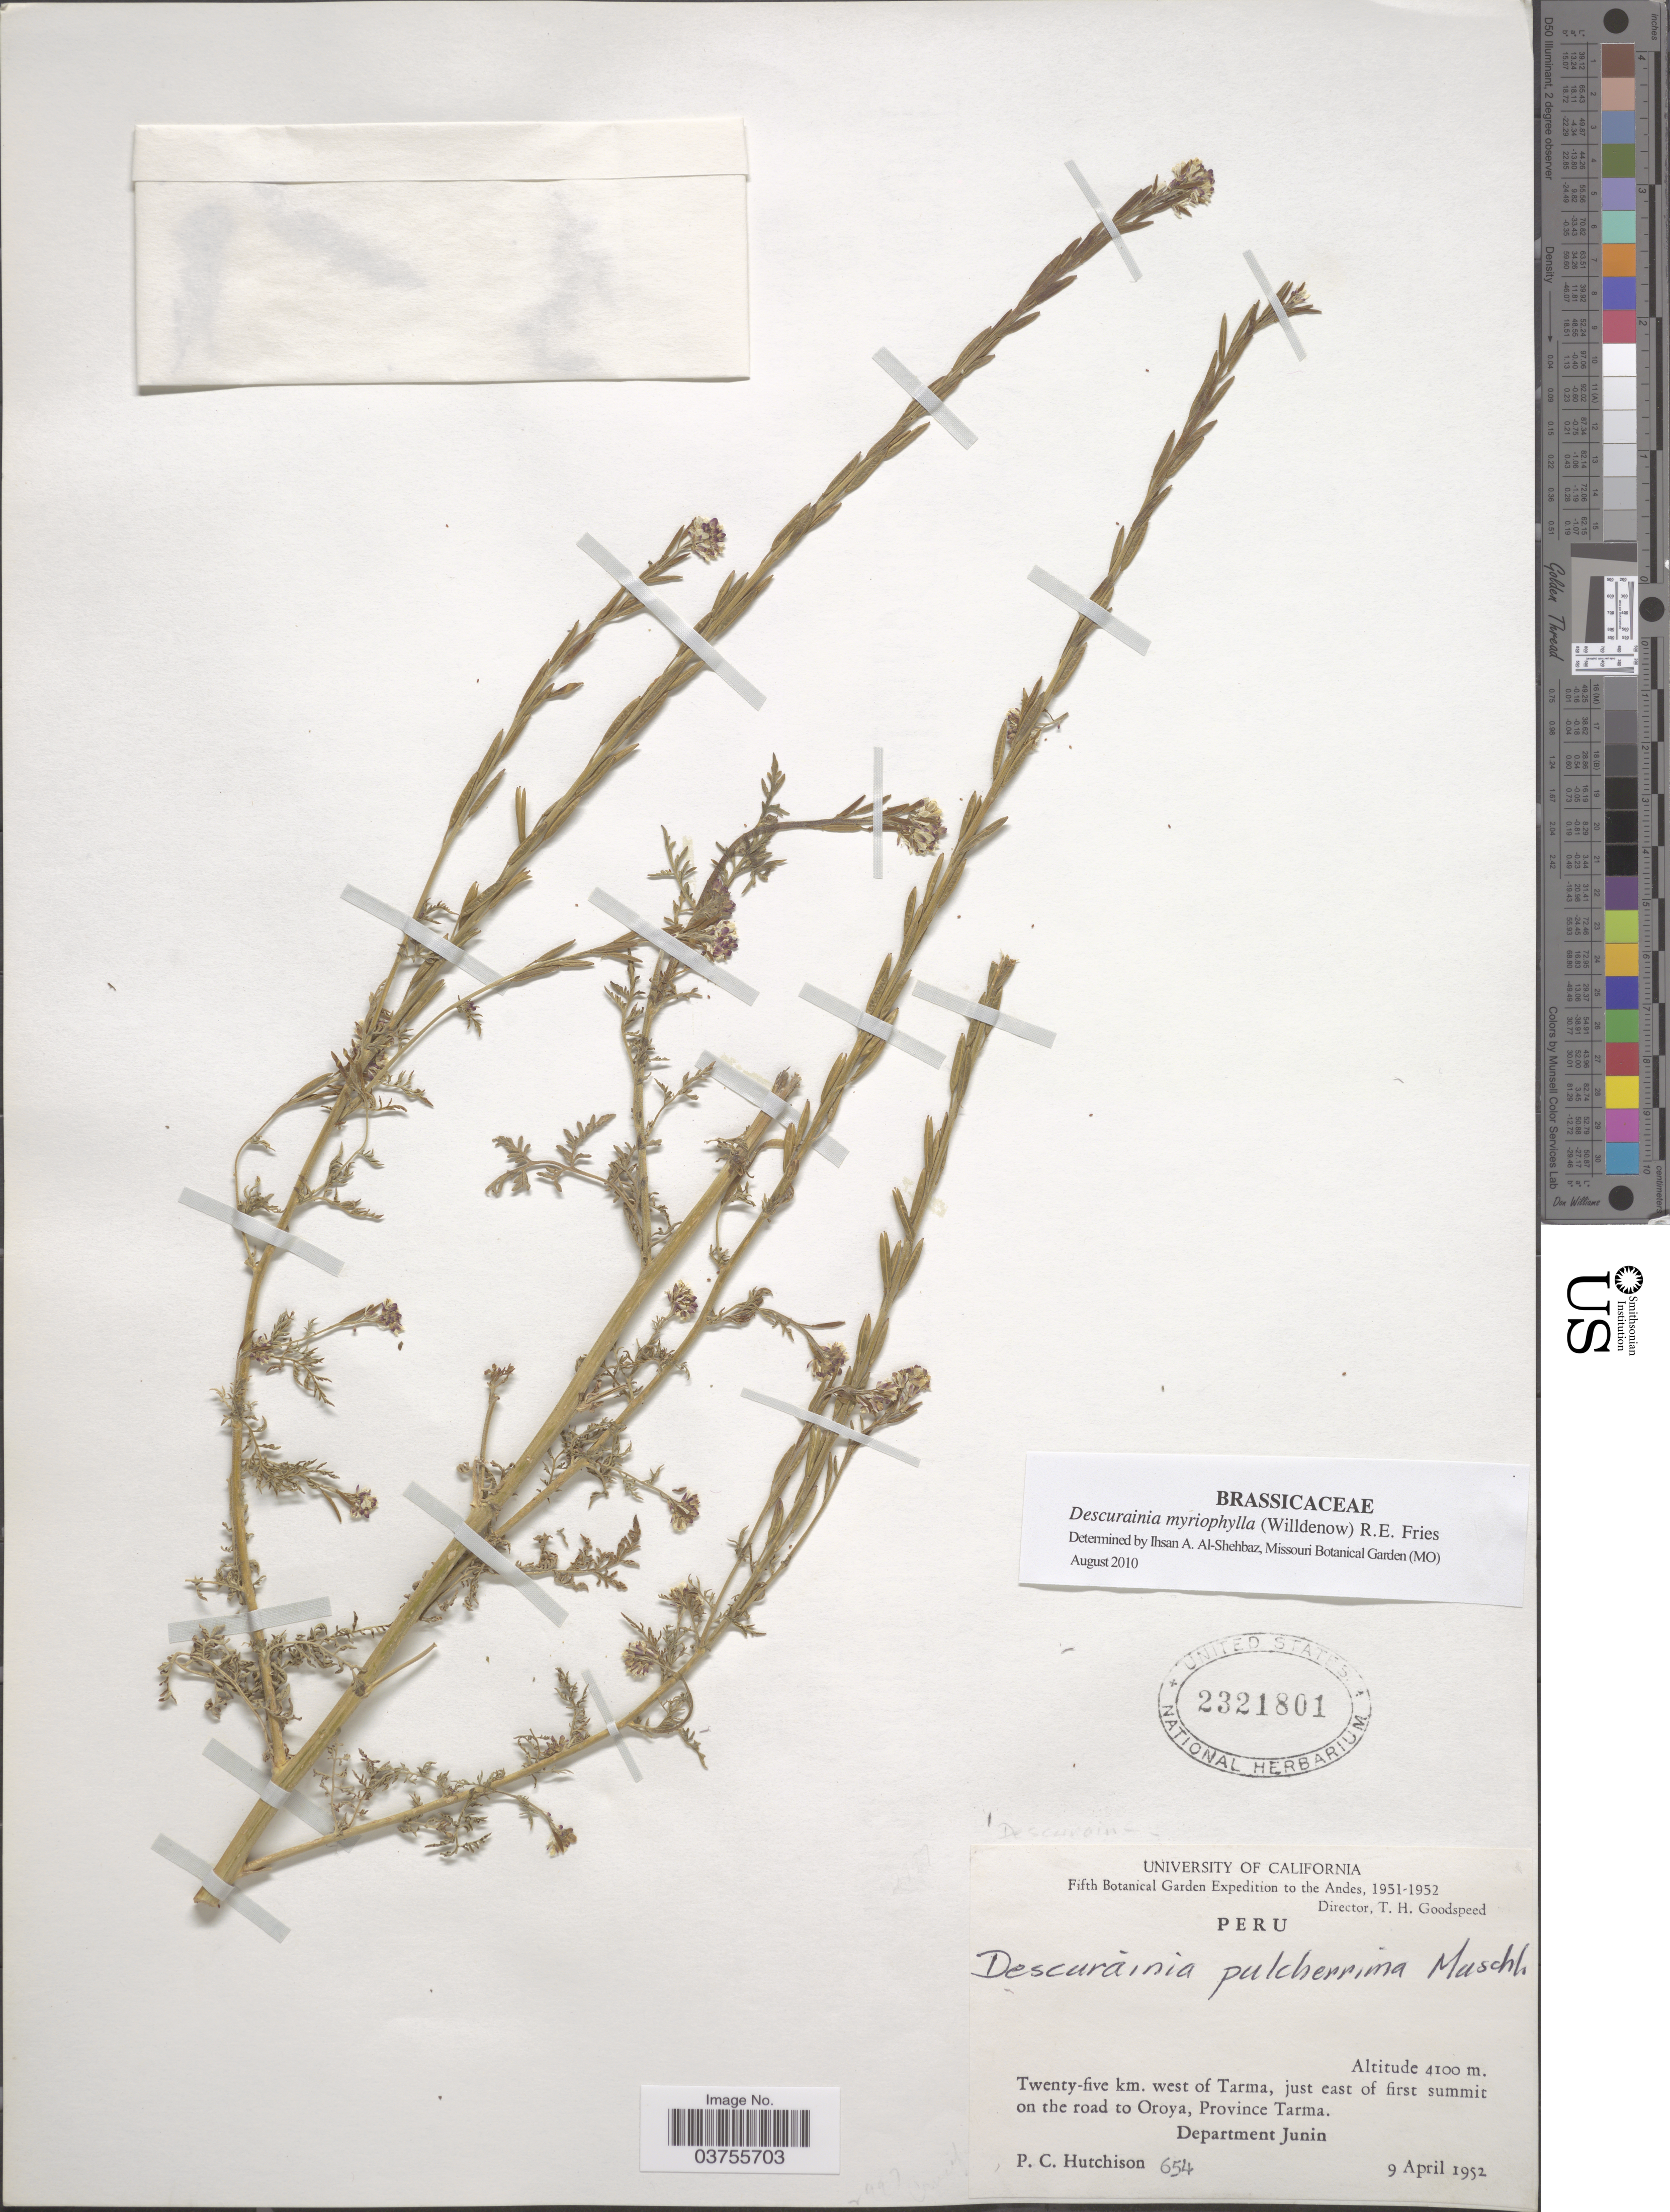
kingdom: Plantae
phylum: Tracheophyta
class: Magnoliopsida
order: Brassicales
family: Brassicaceae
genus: Descurainia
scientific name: Descurainia myriophylla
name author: (Willd.) R.E. Fr.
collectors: P. C. Hutchison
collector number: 654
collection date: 1952-04-09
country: Peru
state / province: Junín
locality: The Andes. Twenty-five km. west of Tarma, just east of first summit on the road to Oroya, Province Tarma, Department Junin.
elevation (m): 4100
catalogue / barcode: US 2321801